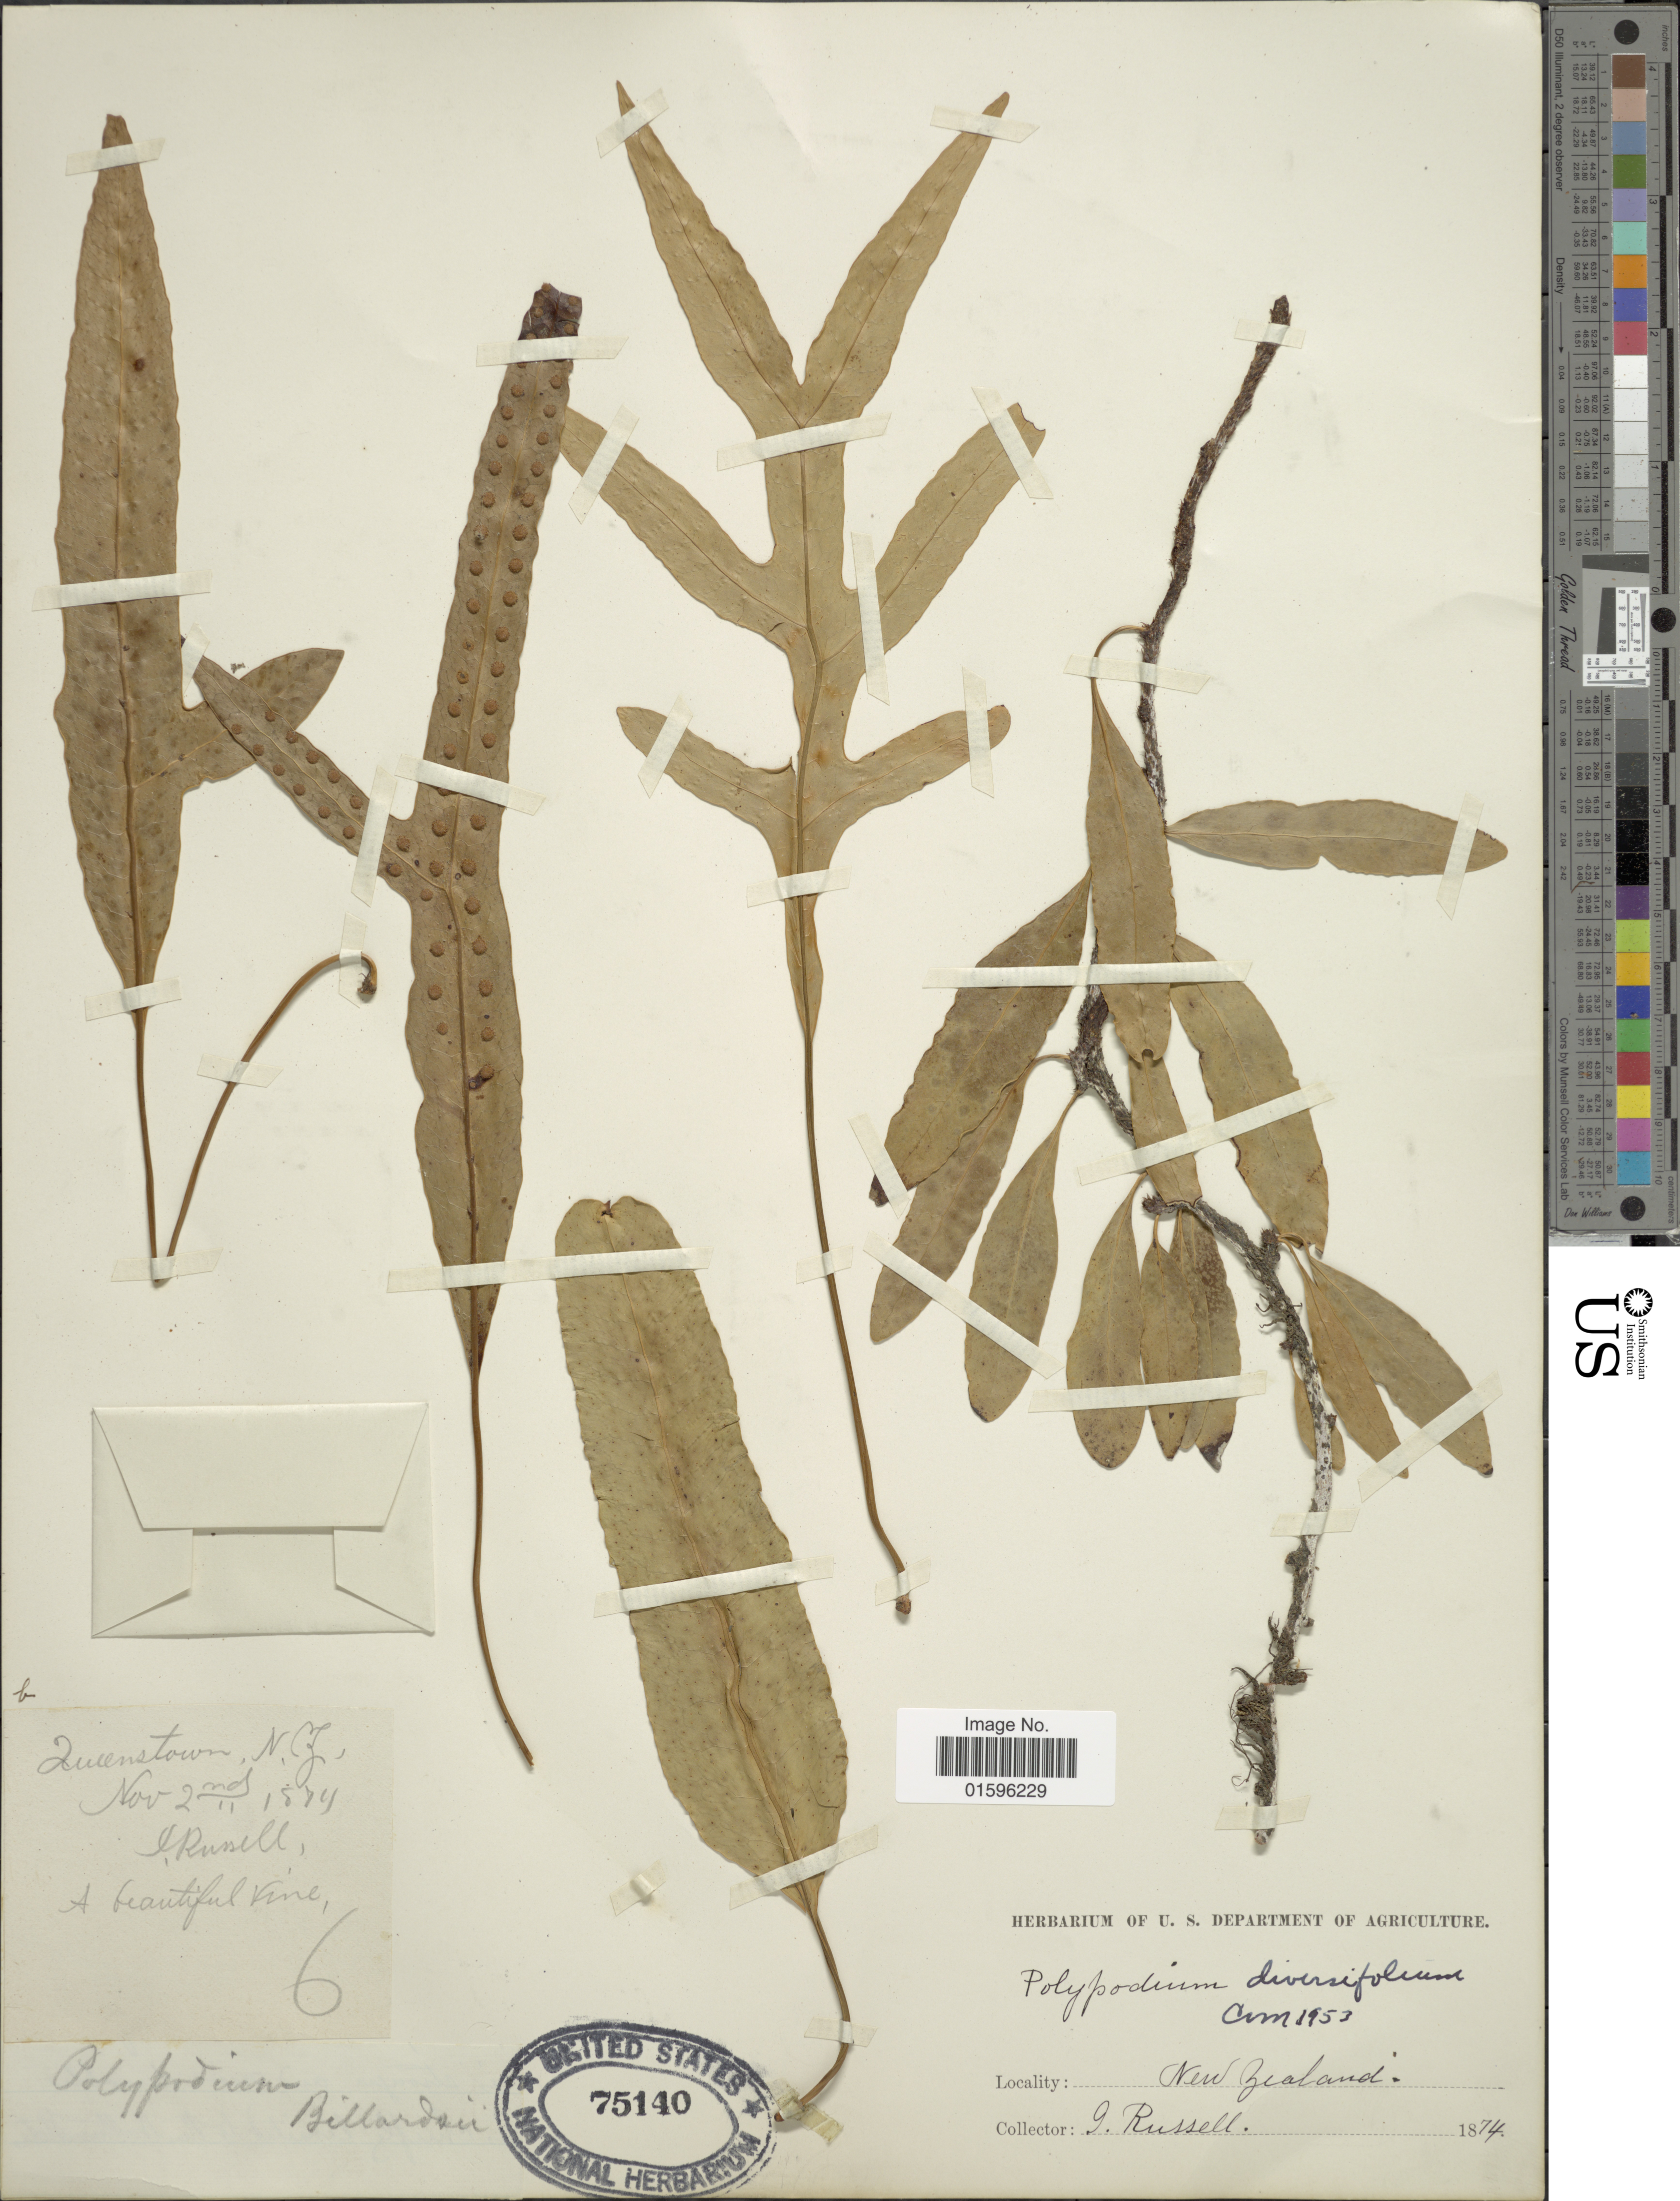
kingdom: Plantae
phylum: Tracheophyta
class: Polypodiopsida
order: Polypodiales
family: Polypodiaceae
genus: Polypodium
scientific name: Polypodium diversifolium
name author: Sw.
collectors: J. Russell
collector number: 6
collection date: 1874-11-02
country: New Zealand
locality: Queenstown, N. Z.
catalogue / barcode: US 75140